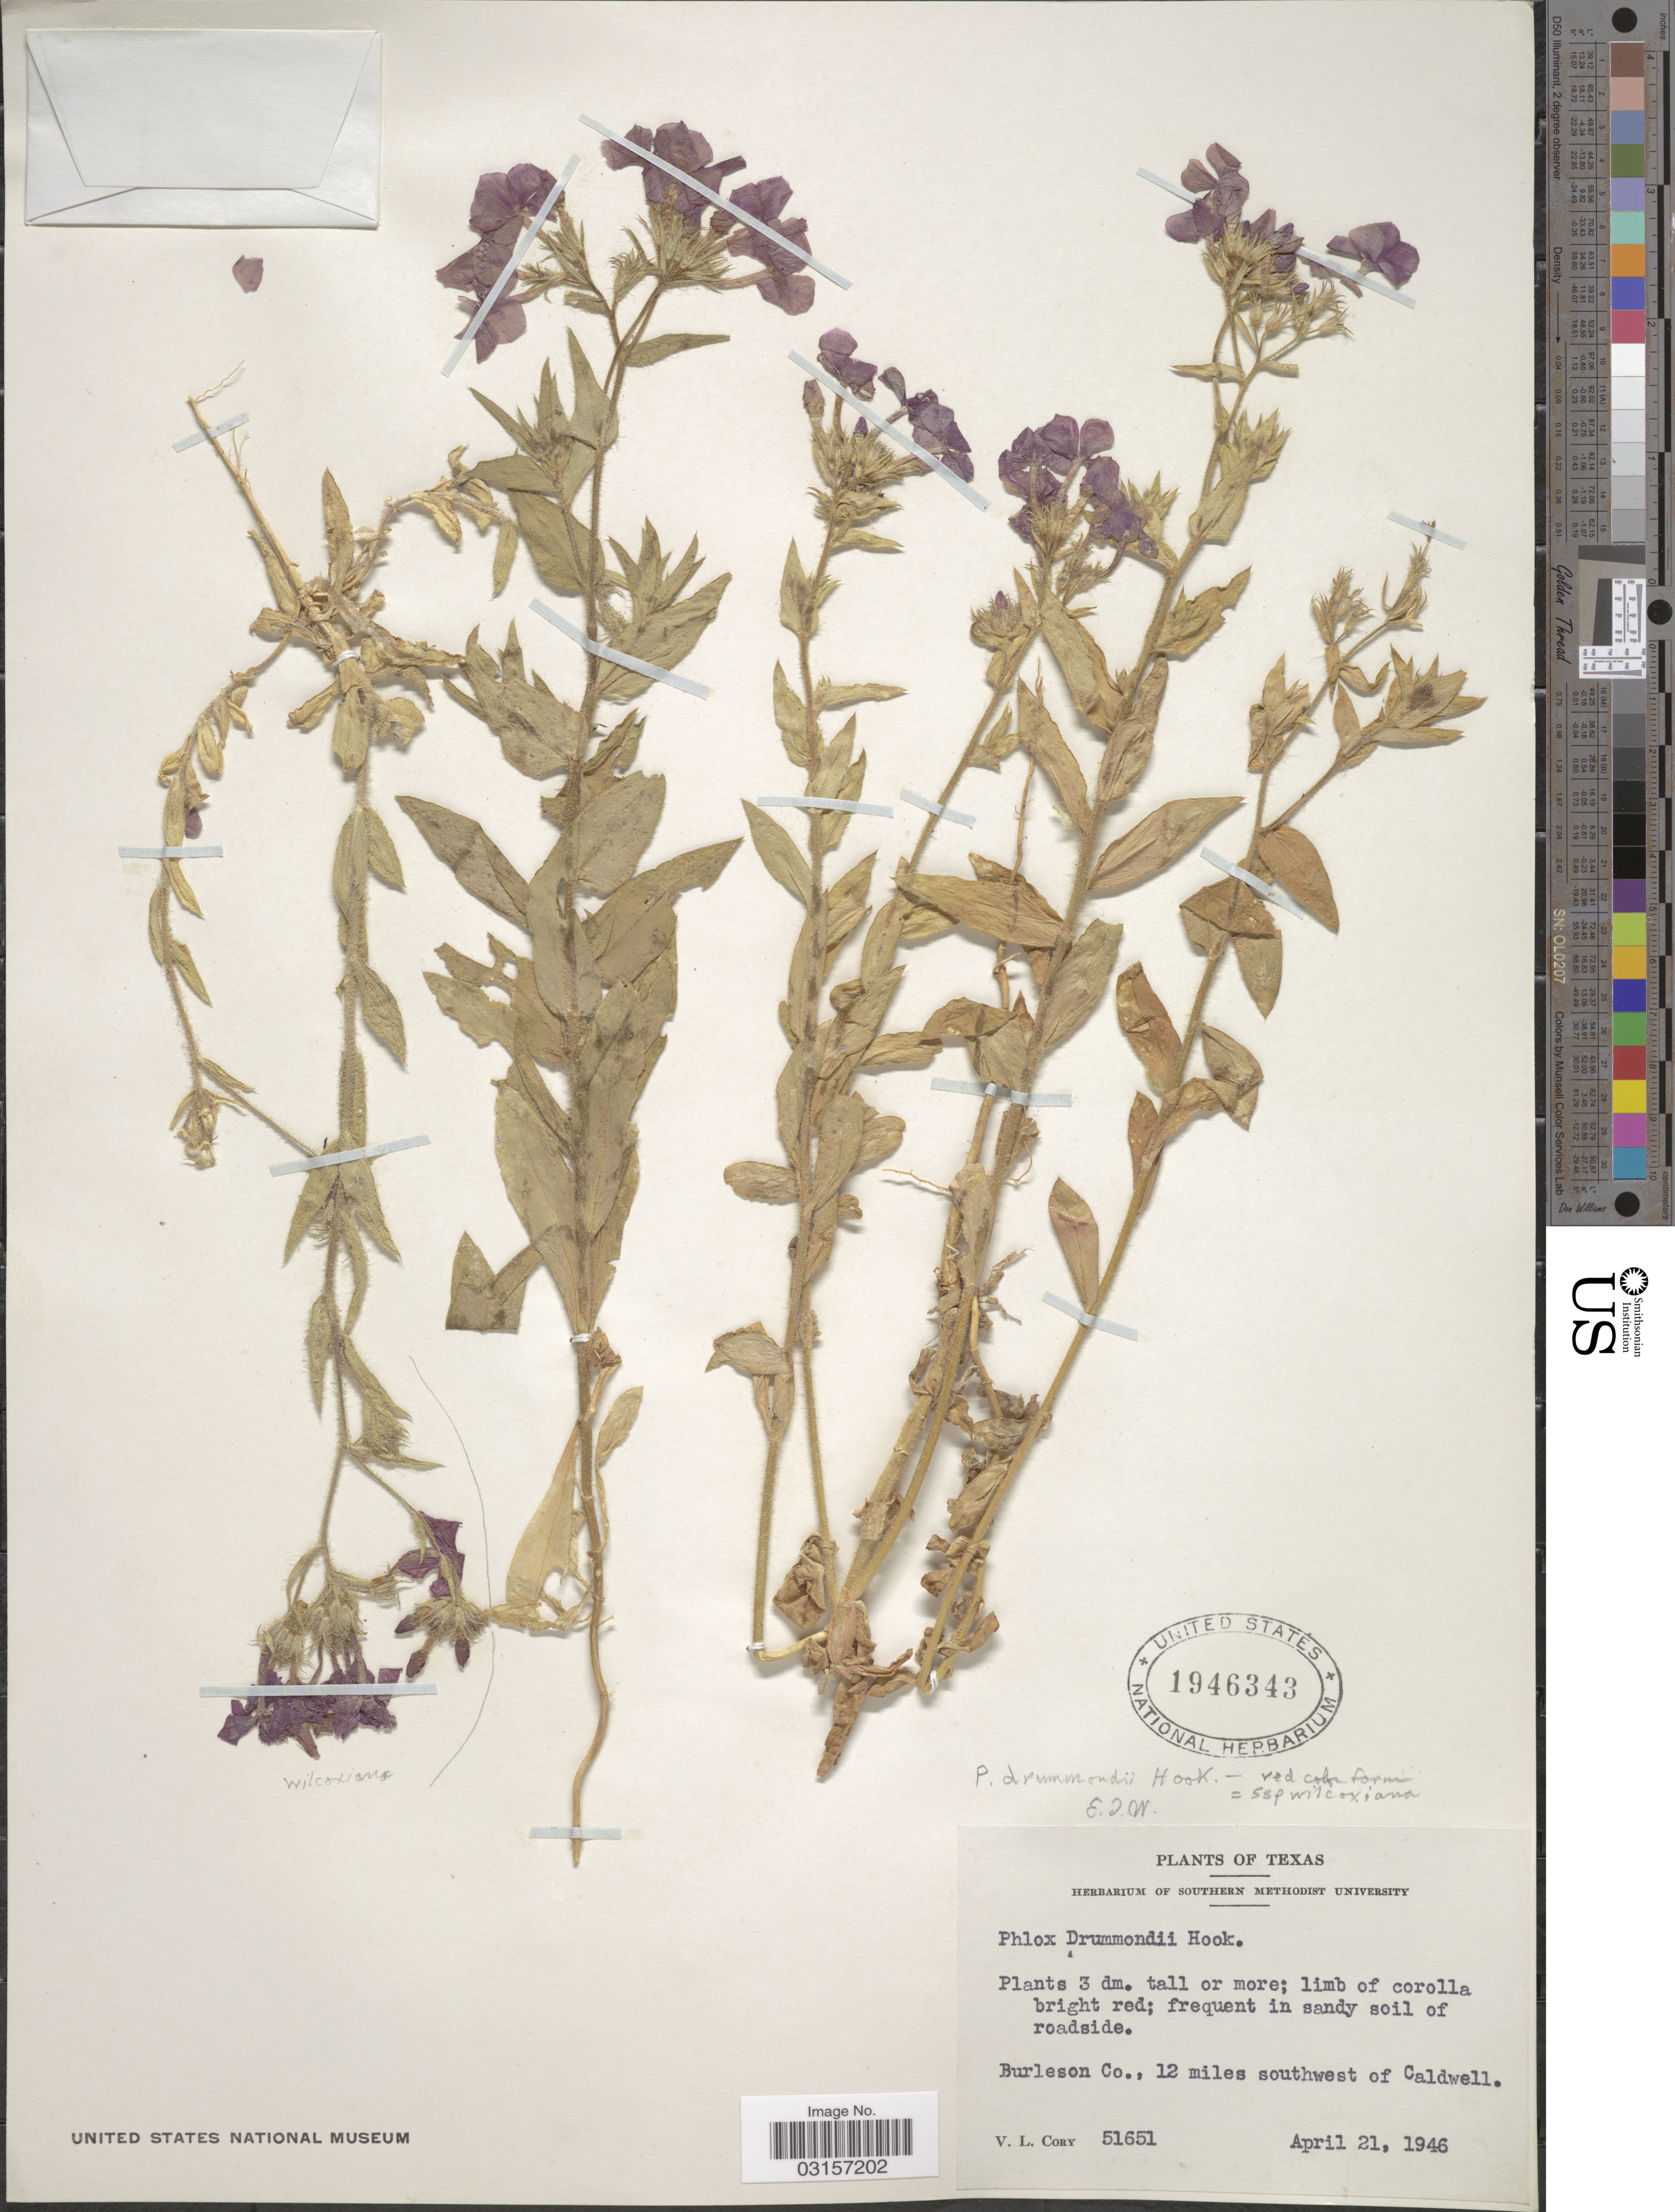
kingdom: Plantae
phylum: Tracheophyta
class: Magnoliopsida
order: Ericales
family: Polemoniaceae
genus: Phlox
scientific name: Phlox drummondii subsp. wilcoxiana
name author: Wherry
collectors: V. Cory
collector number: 51651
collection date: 1946-04-21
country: United States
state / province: Texas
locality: Burleson Co., 12 miles southwest of Caldwell.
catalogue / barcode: US 1946343